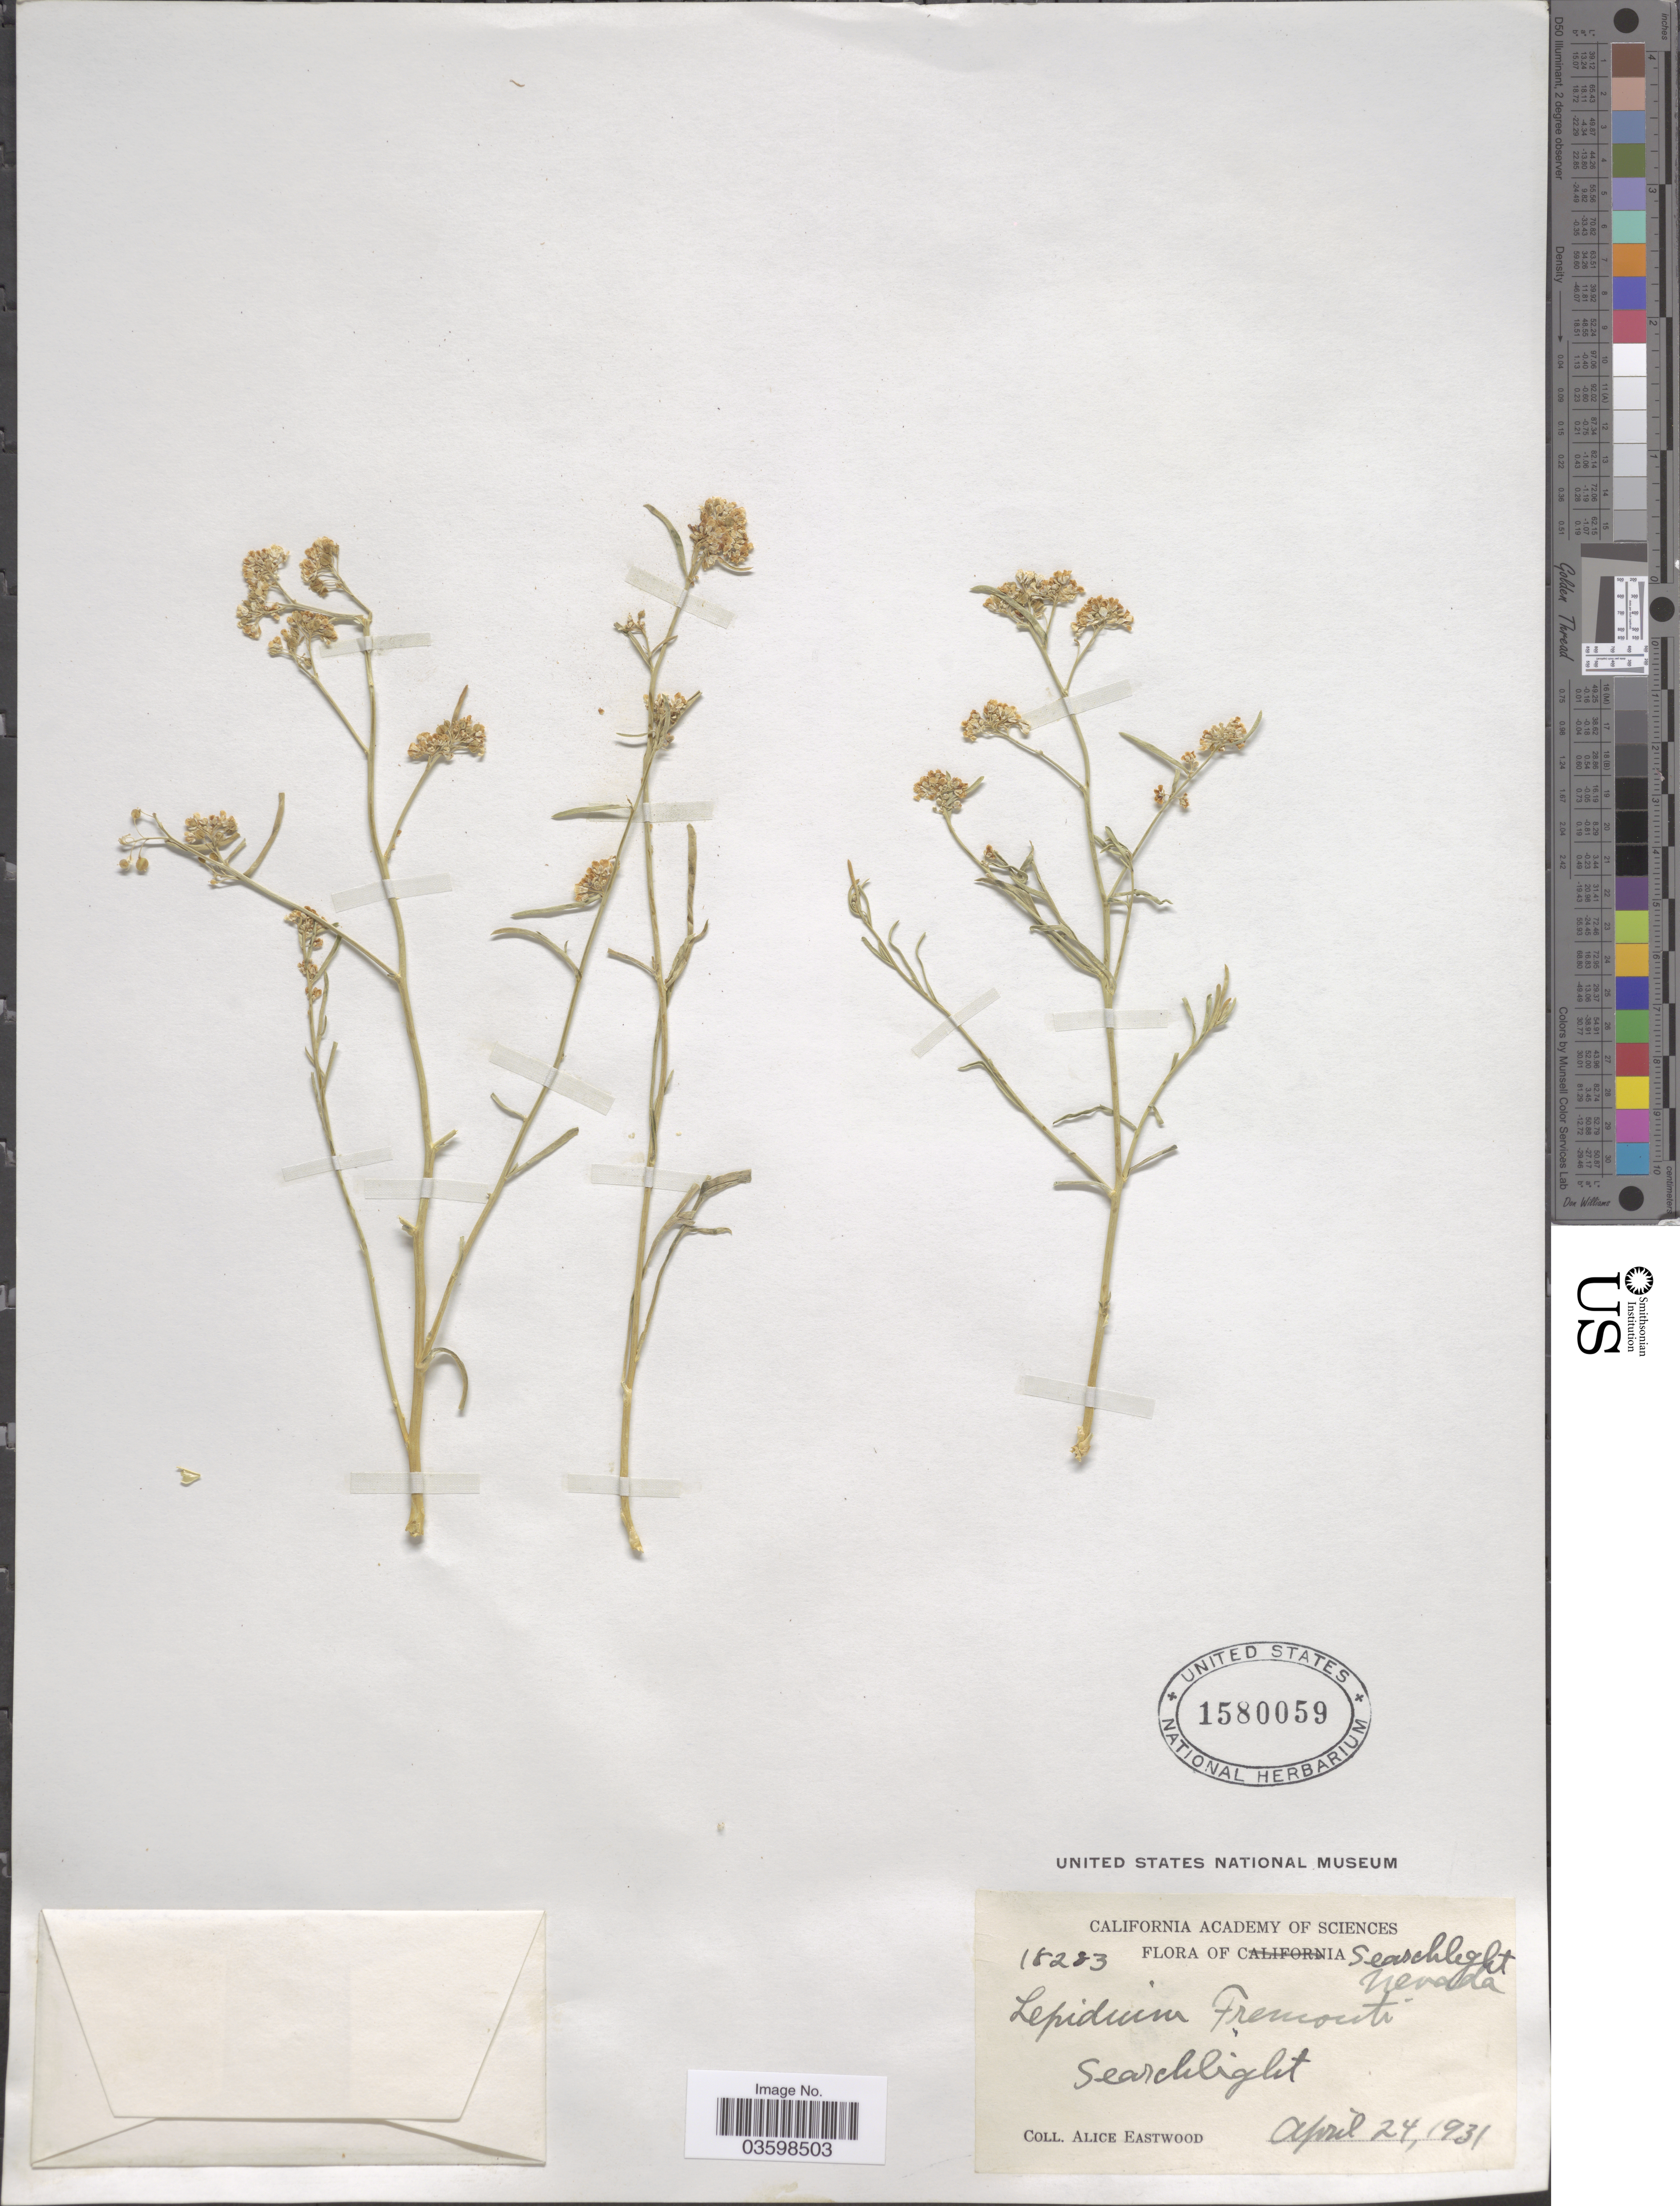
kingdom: Plantae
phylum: Tracheophyta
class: Magnoliopsida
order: Brassicales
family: Brassicaceae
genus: Lepidium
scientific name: Lepidium fremontii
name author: S. Watson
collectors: A. Eastwood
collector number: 18283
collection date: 1931-04-24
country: United States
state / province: Nevada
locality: Searchlight.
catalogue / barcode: US 1580059